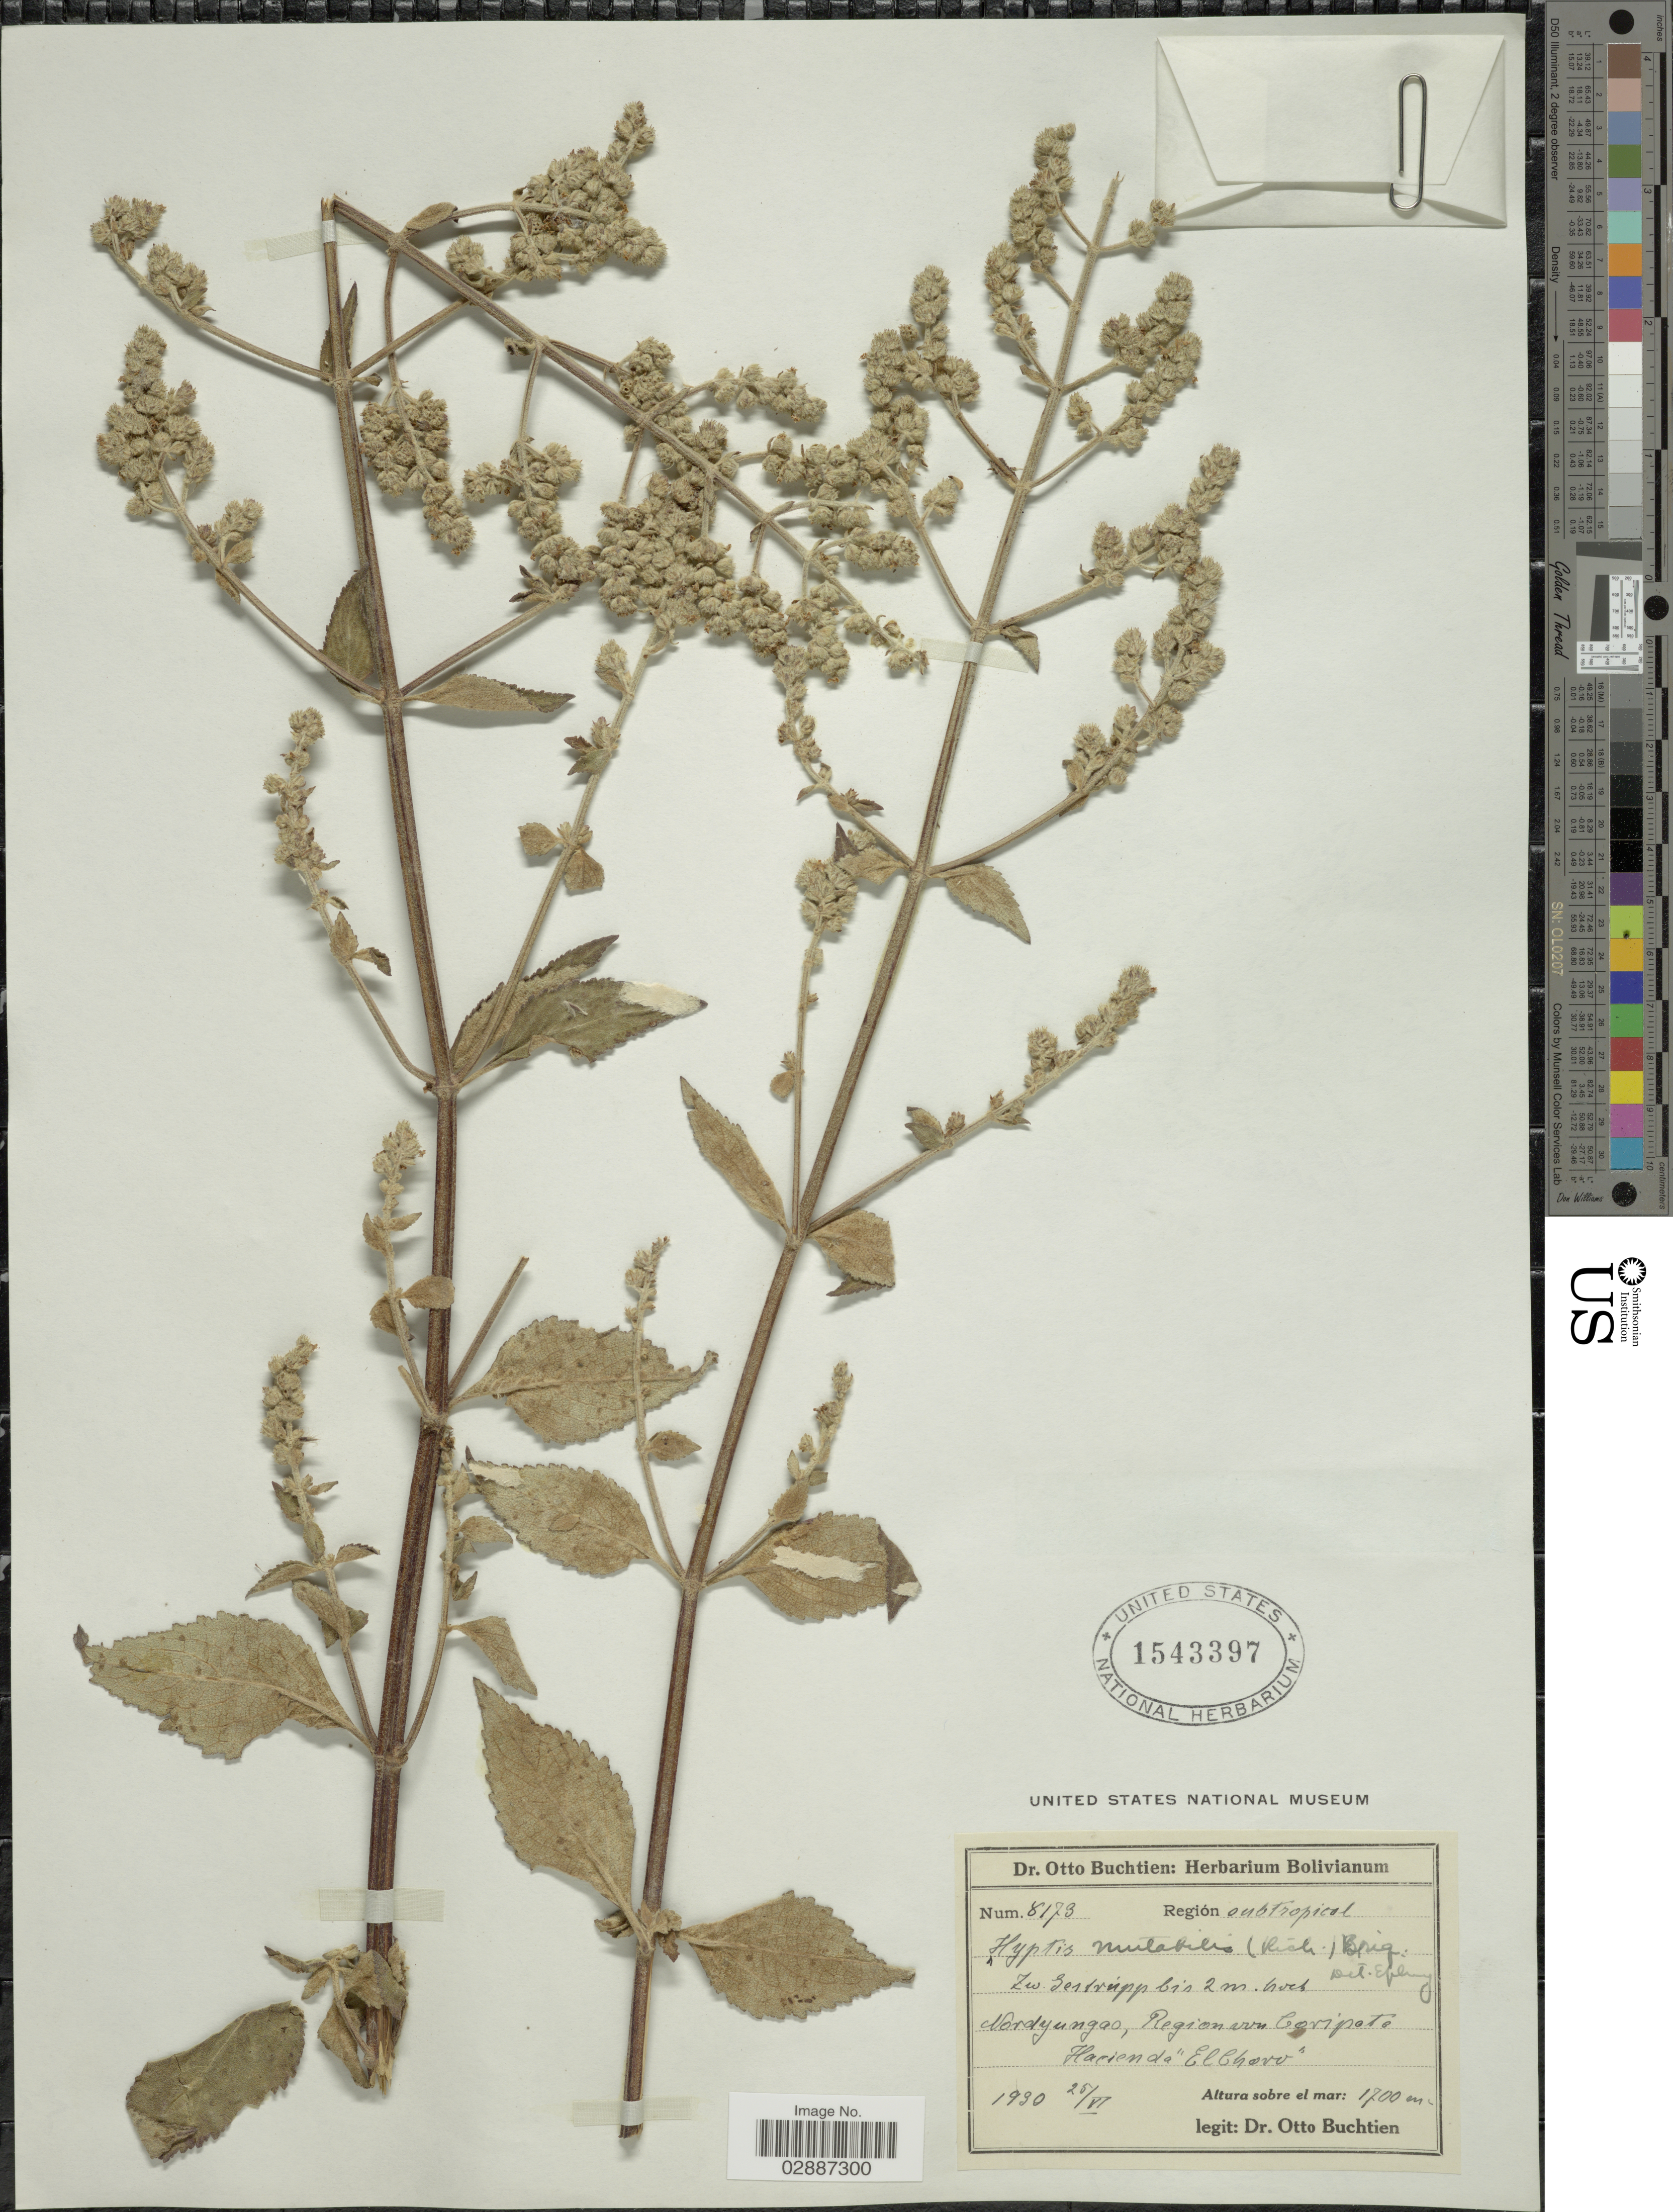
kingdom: Plantae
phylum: Tracheophyta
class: Magnoliopsida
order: Lamiales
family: Lamiaceae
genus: Cantinoa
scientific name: Cantinoa sp.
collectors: O. Buchtien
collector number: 8173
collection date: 1930-06-25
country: Bolivia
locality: Región subtropical. Nordyungao, Region von Coripata. Hacienda "El Choro".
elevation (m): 1700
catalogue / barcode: US 1543397